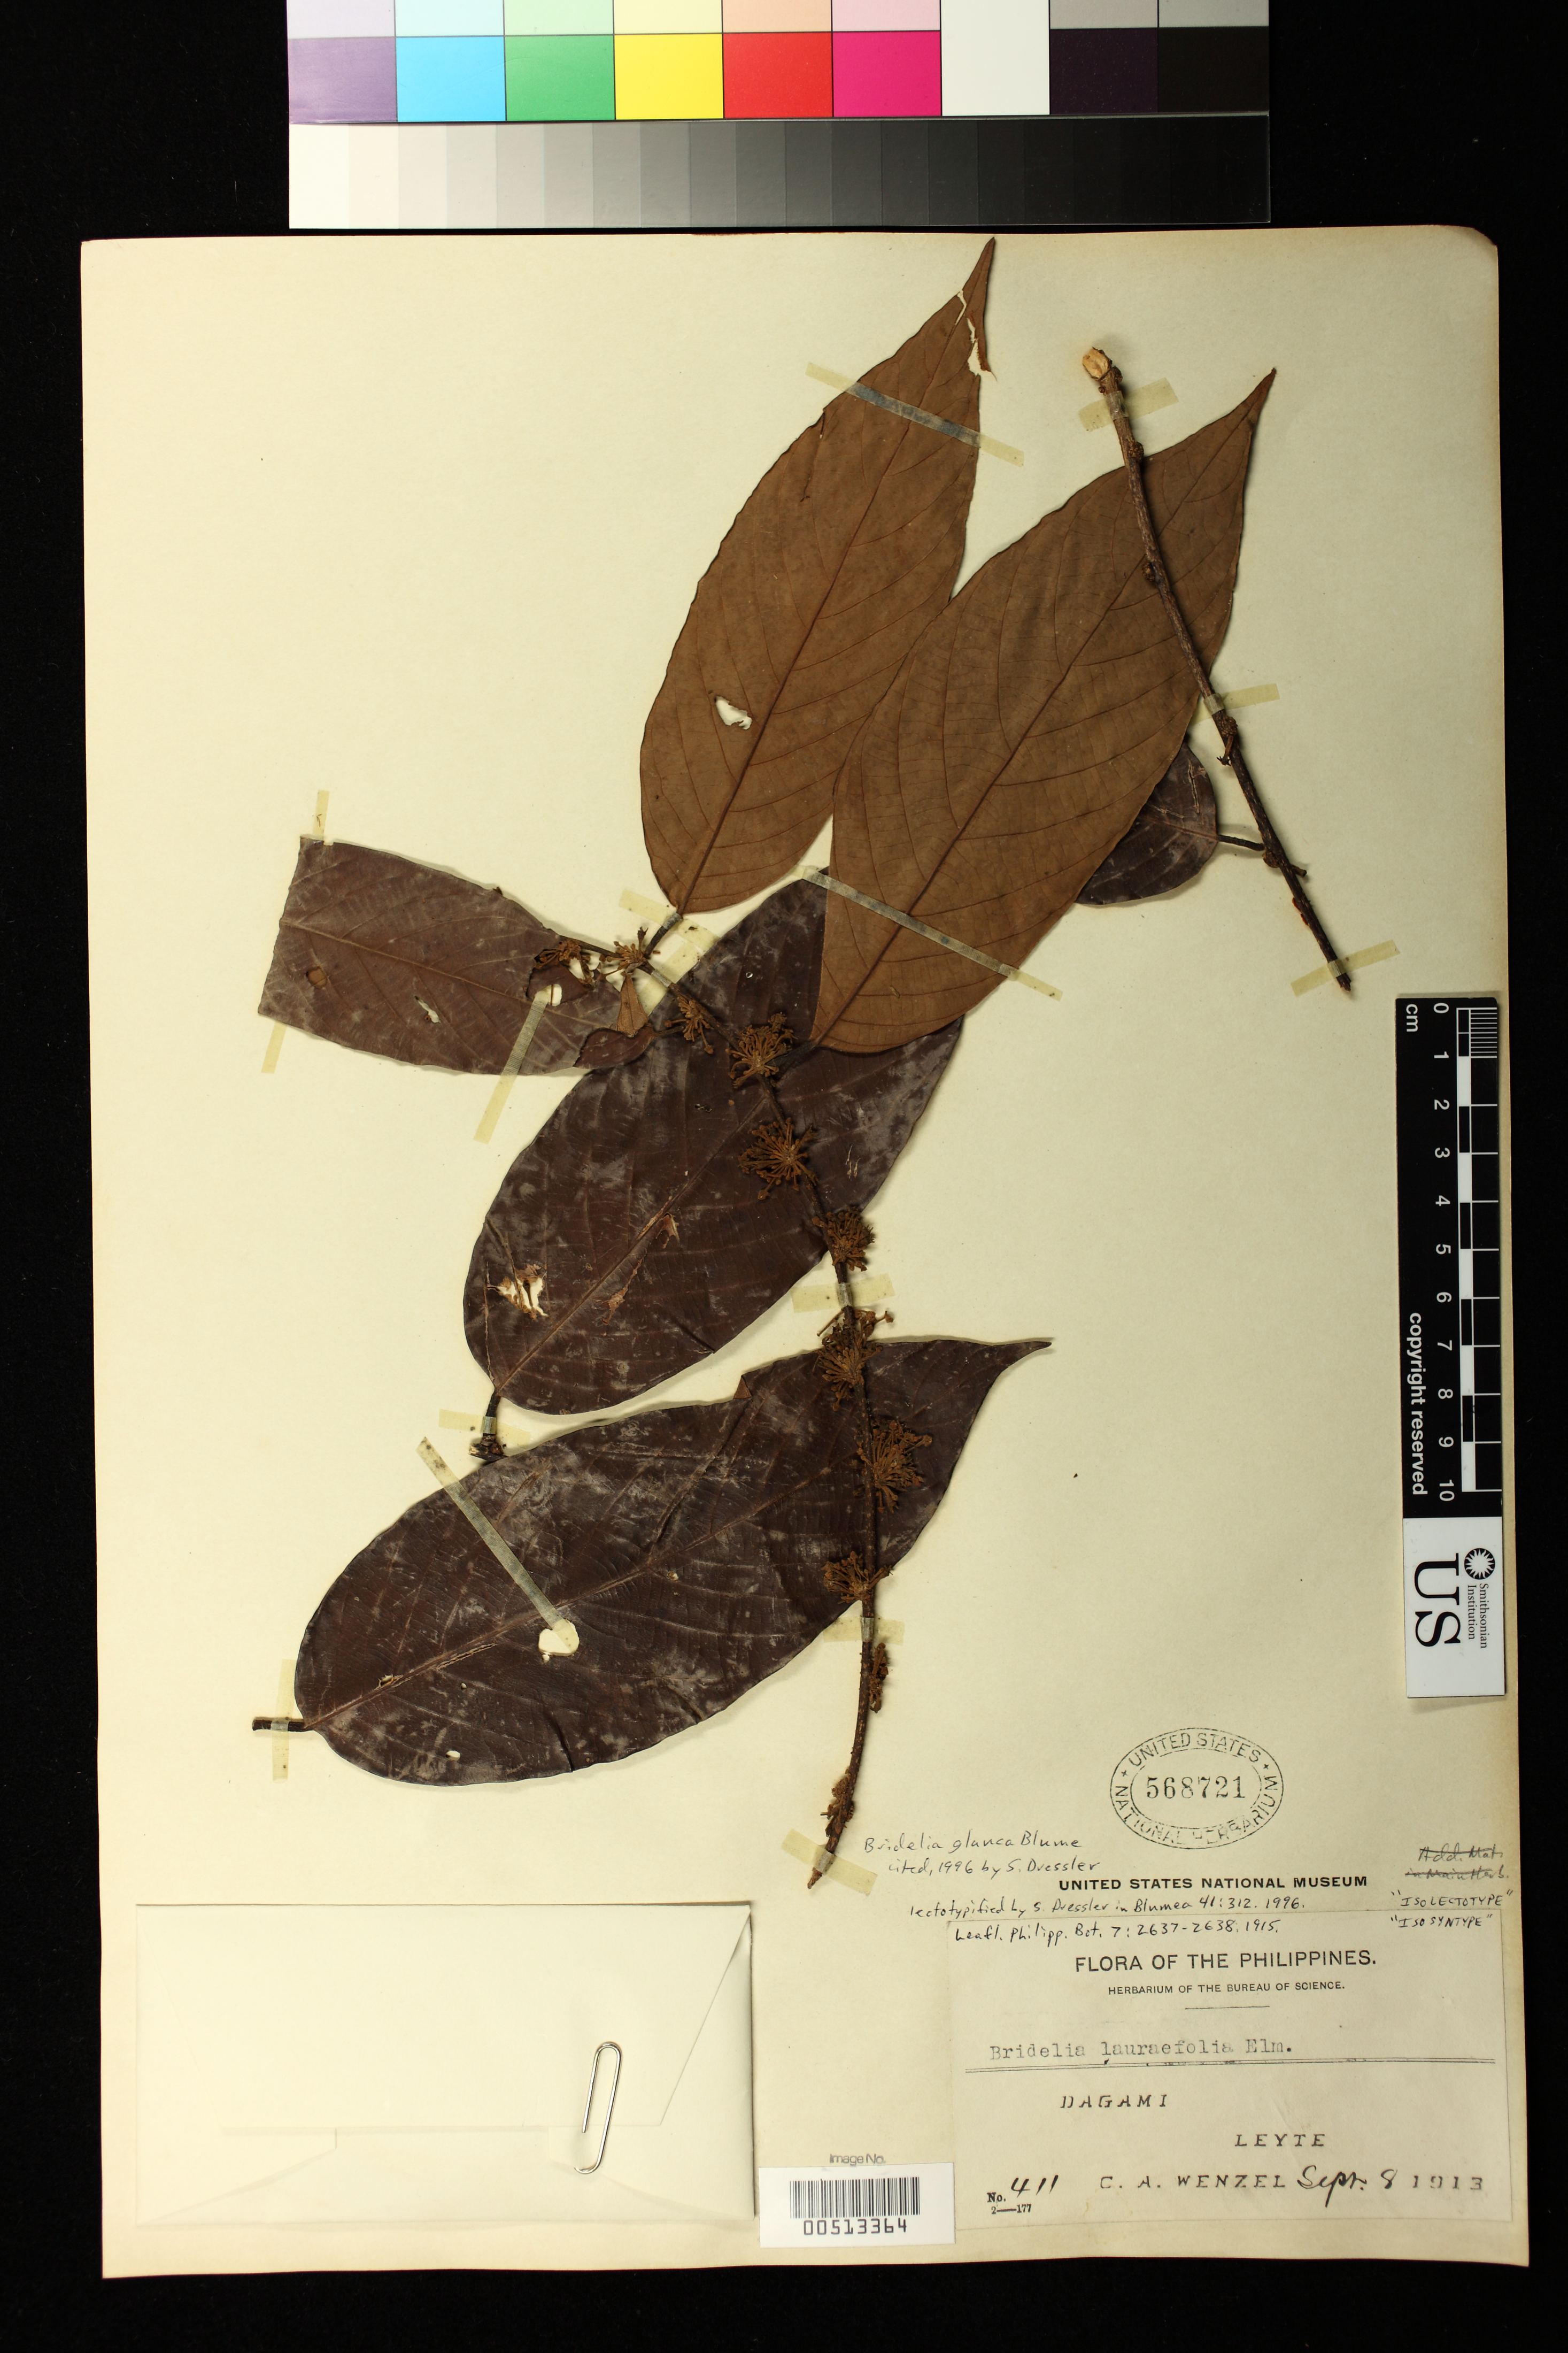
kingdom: Plantae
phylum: Tracheophyta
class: Magnoliopsida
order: Malpighiales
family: Phyllanthaceae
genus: Bridelia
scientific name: Bridelia laurifolia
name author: Elmer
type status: Isolectotype; Paratype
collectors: C. Wenzel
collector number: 411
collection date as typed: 08 Sep 1913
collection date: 1913-09-08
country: Philippines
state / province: Eastern Visayas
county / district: Leyte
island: Leyte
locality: Dagami.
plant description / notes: Protologue (somewhat ambiguously) cites Elmer 13298 as the type collection; Wenzel 411 also cited and both collections treated as syntypes by S. Dressler (1999), who (illegitimately?) designated Wenzel 411 as the lectotype collection.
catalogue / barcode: US 568721